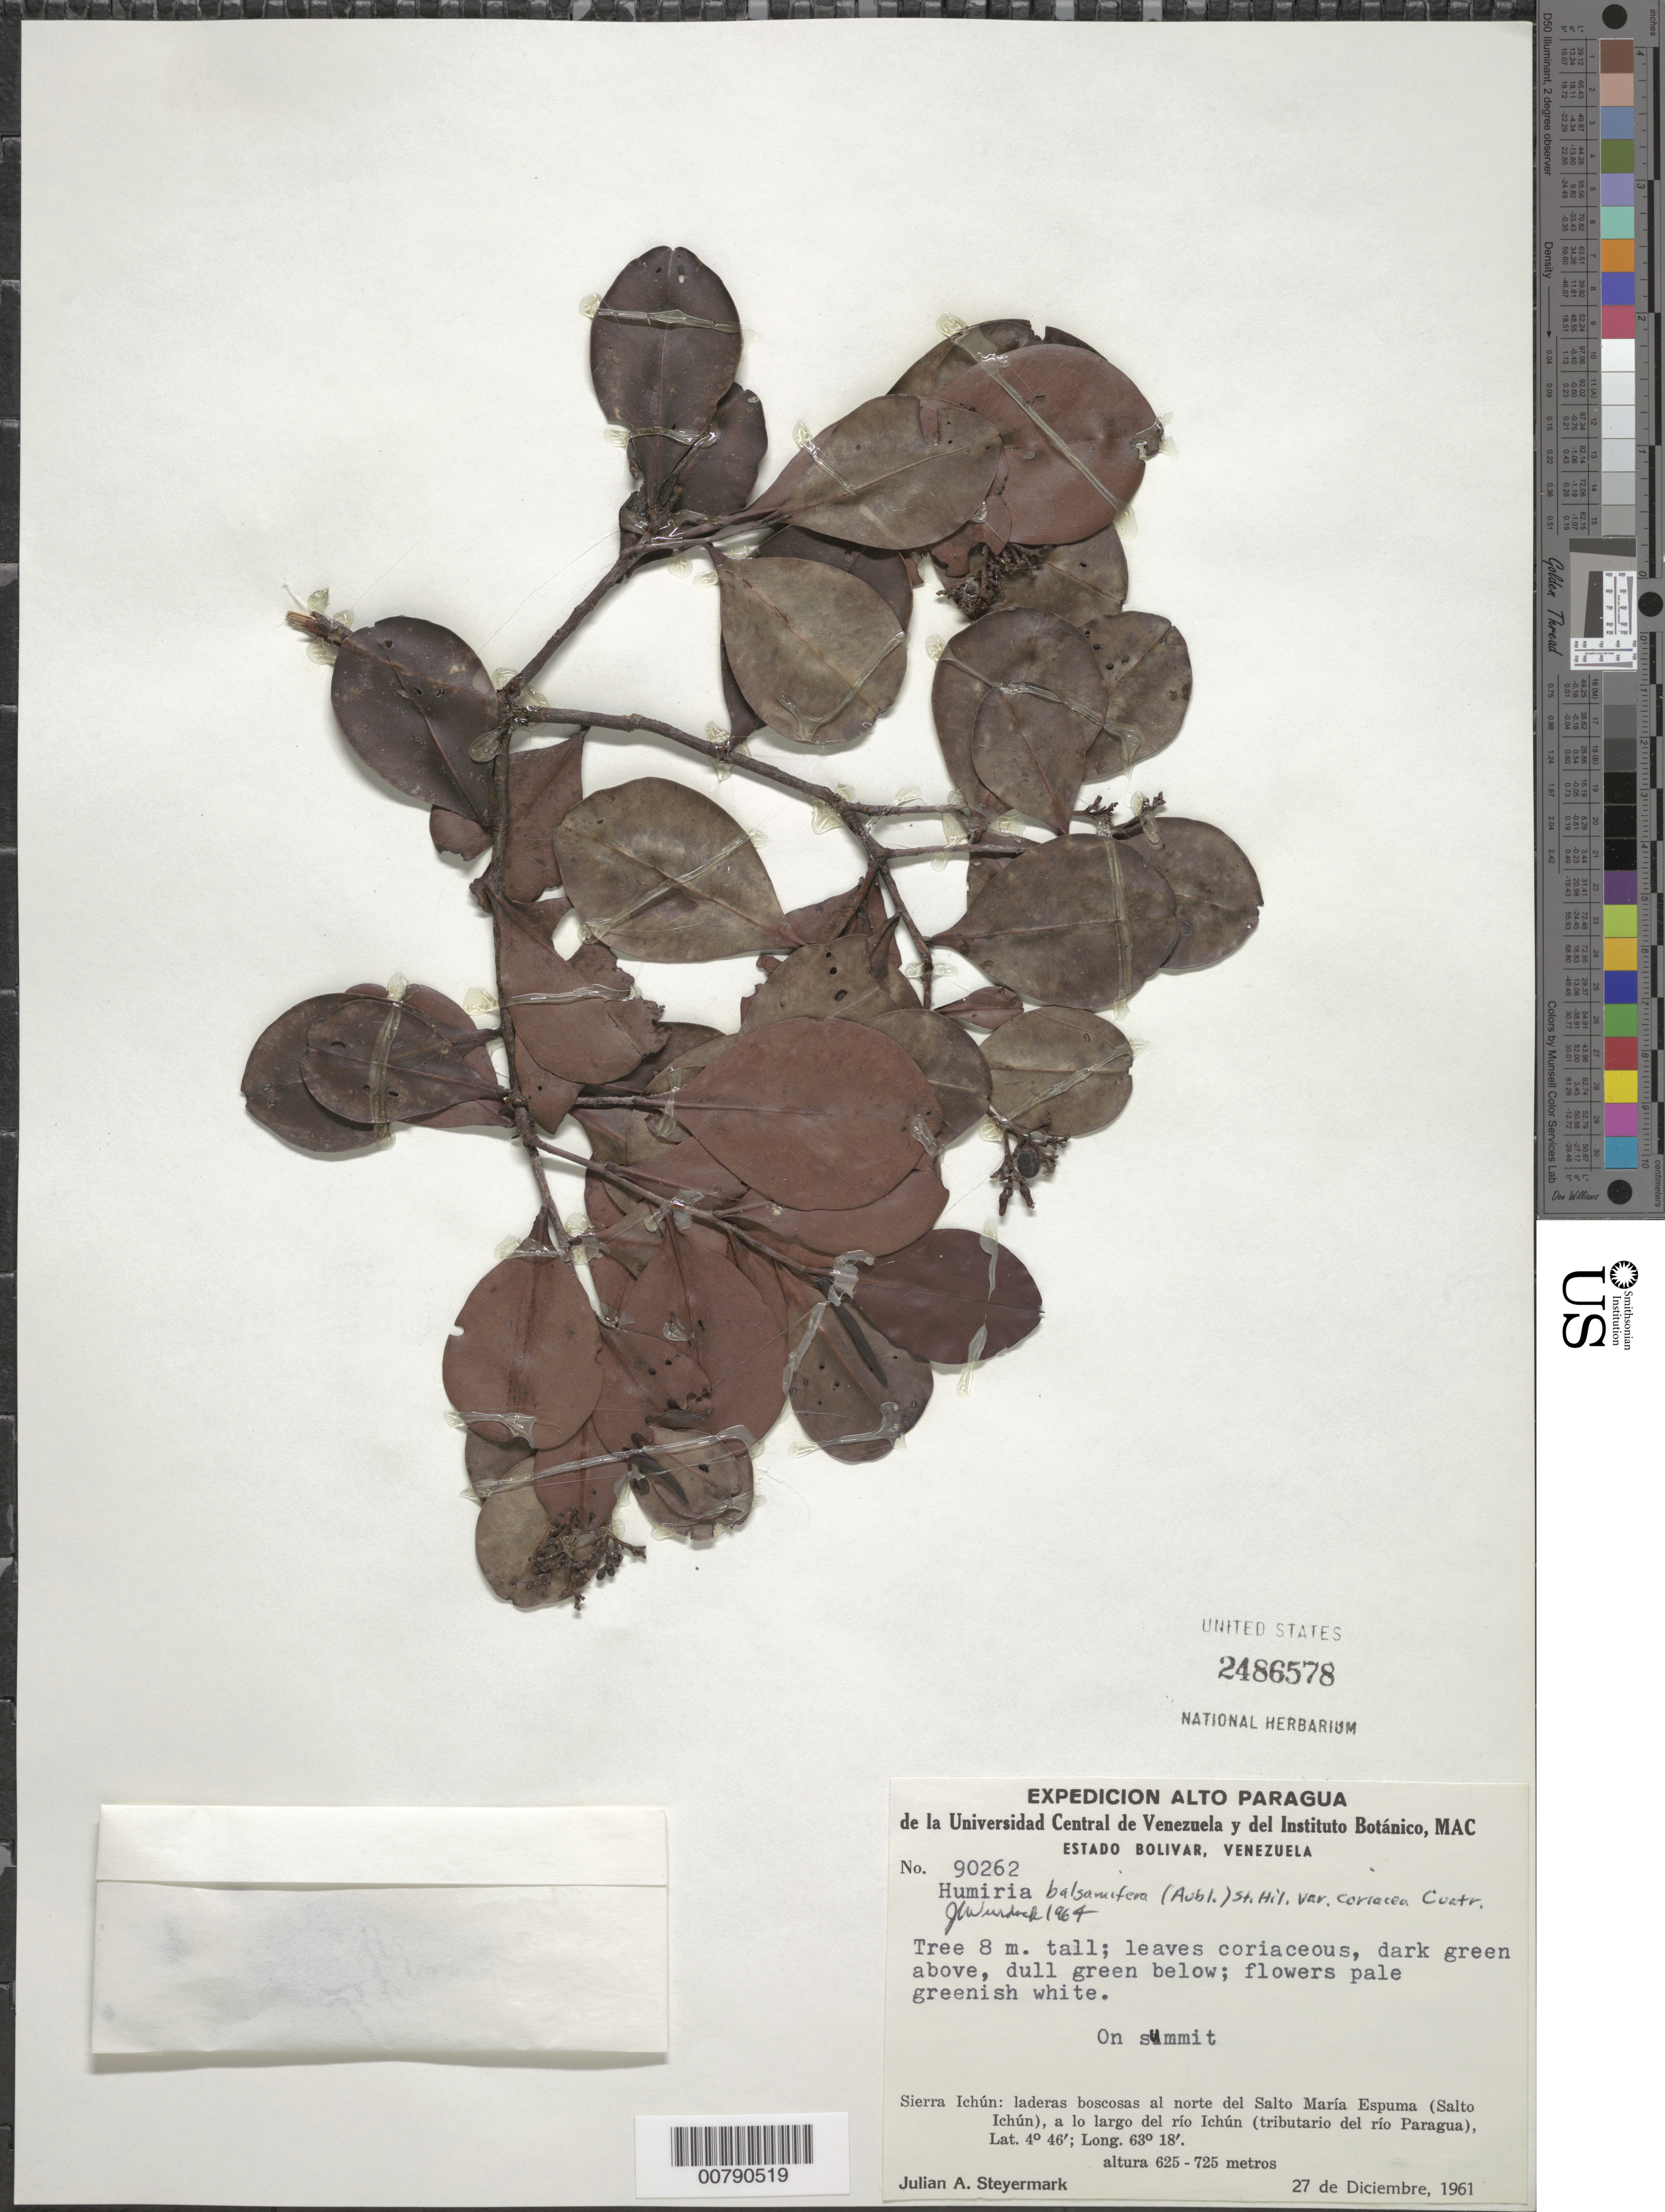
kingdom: Plantae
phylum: Tracheophyta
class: Magnoliopsida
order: Malpighiales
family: Humiriaceae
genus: Humiria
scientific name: Humiria balsamifera var. coriacea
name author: Cuatrec.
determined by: Wurdack, John J., (US), US (UNITED STATES)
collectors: J. Steyermark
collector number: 90262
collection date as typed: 27-Dec-61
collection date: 1961-12-27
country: Venezuela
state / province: Bolívar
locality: Sierra Ichún, N del Salto María Espuma (Salto Ichún) del Río Ichún (tributary of río Paragua)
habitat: Laderas boscosas, a lo largo del río, on summit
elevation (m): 625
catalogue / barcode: US 2486578